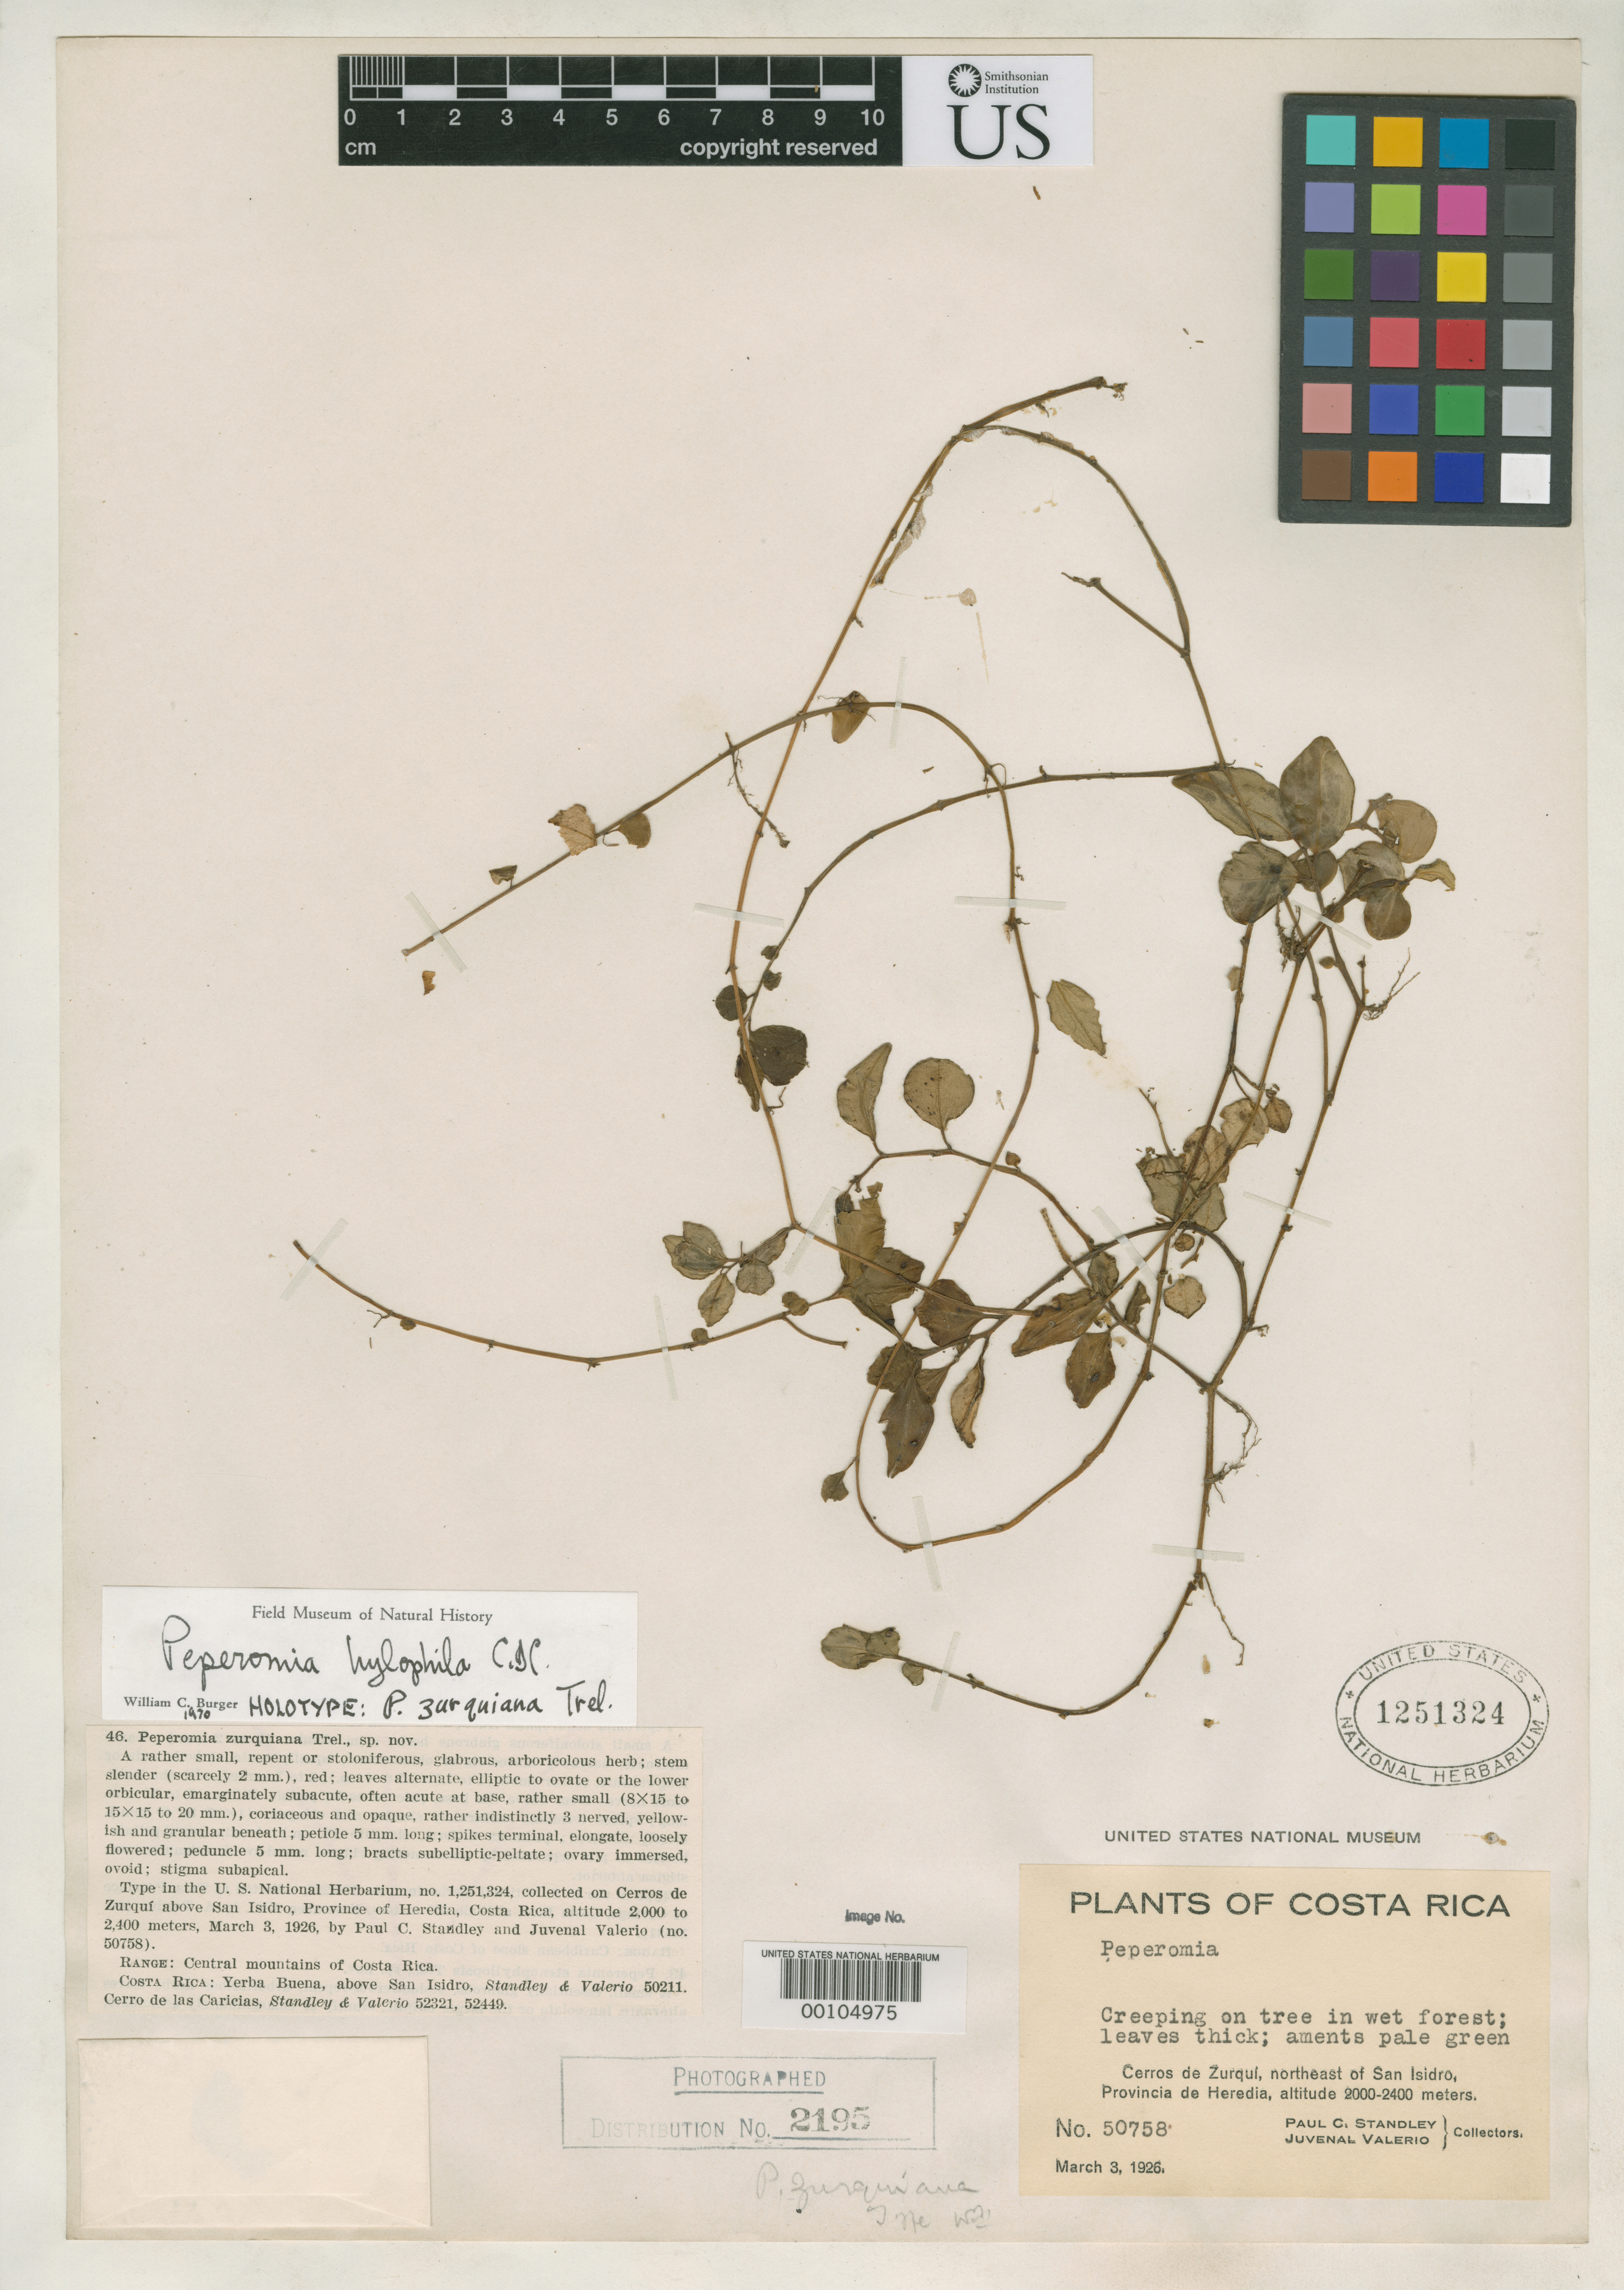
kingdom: Plantae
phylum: Tracheophyta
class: Magnoliopsida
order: Piperales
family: Piperaceae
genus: Peperomia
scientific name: Peperomia zurquiana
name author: Trel.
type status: Holotype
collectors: P. C. Standley & J. Valerio R.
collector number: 50758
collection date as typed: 03 Mar 1926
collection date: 1926-03-03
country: Costa Rica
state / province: Heredia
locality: Cerros de Zurqui, NE of San Isidro.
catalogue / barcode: US 1251324